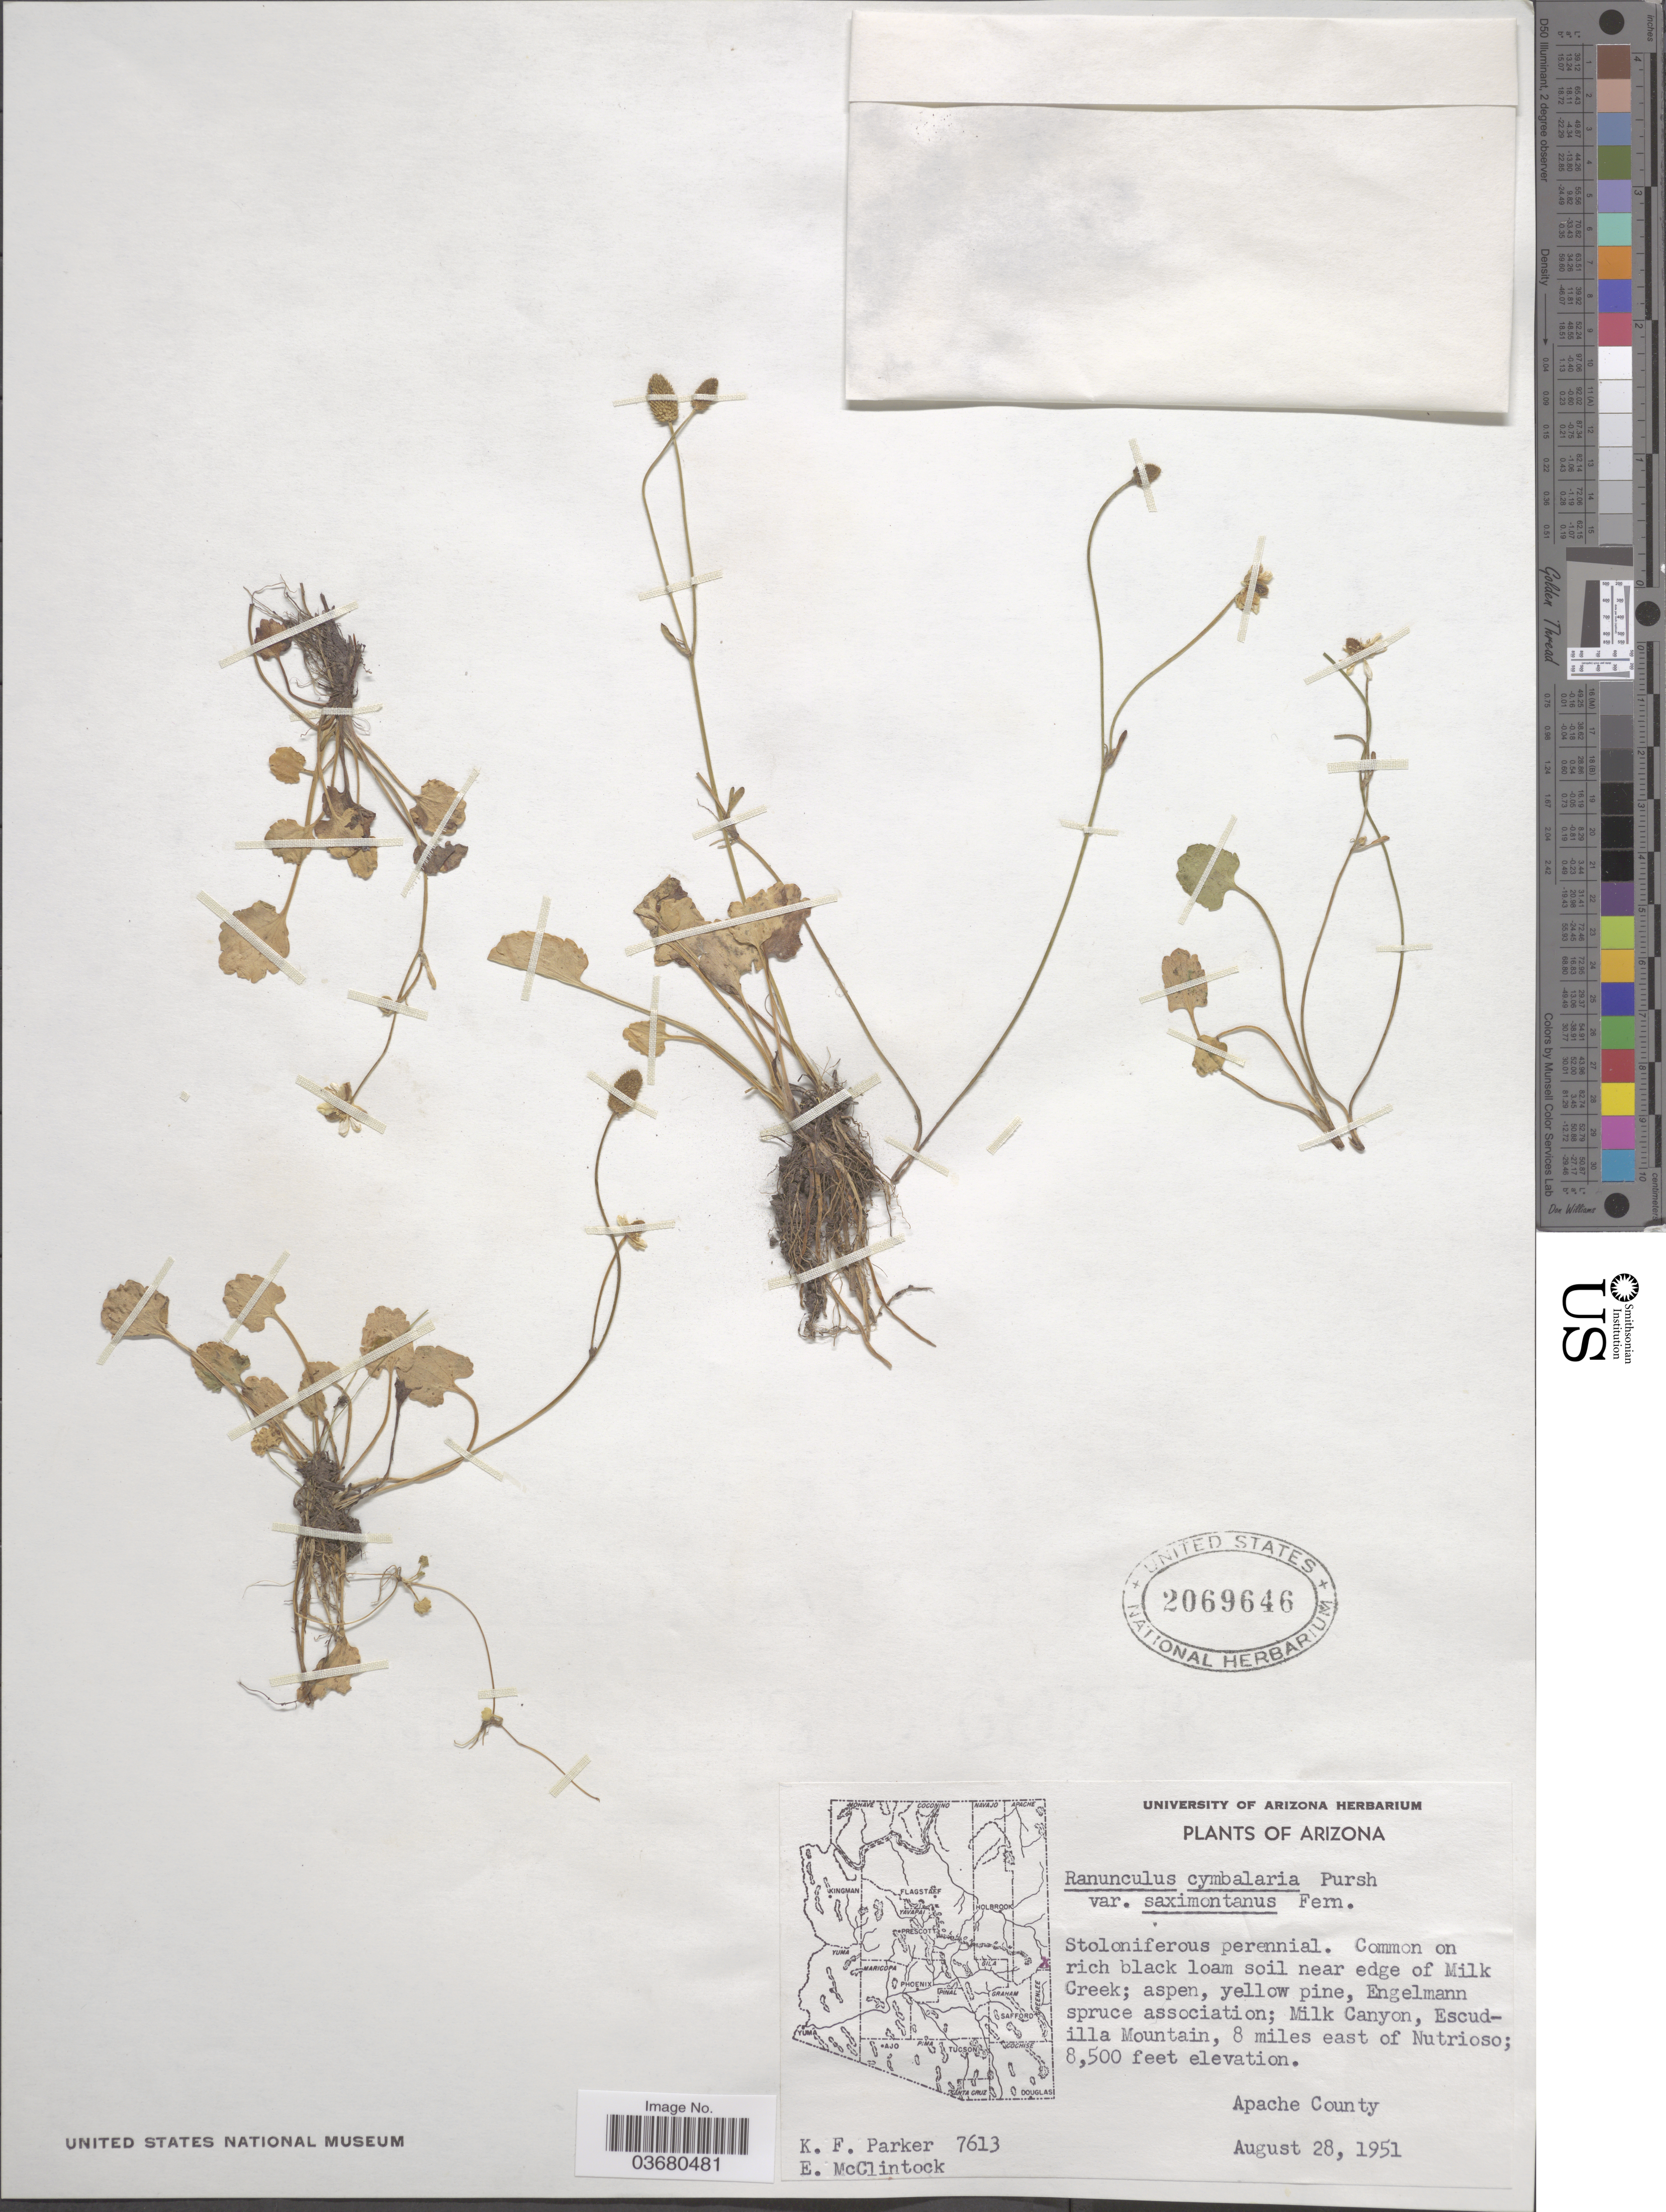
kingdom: Plantae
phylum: Tracheophyta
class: Magnoliopsida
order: Ranunculales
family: Ranunculaceae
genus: Halerpestes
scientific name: Halerpestes cymbalaria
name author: (Pursh) Greene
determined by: Strong, M. T., (US), Smithsonian Institution - National Museum of Natural History (UNITED STATES)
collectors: K. F. Parker & E. McClintock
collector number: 7613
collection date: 1951-08-28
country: United States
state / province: Arizona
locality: Near edge of Milk Creek. Milk Canyon, Escudilla Mountain, 8 miles east of Nutrioso. Apache County.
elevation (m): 2591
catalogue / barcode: US 2069646